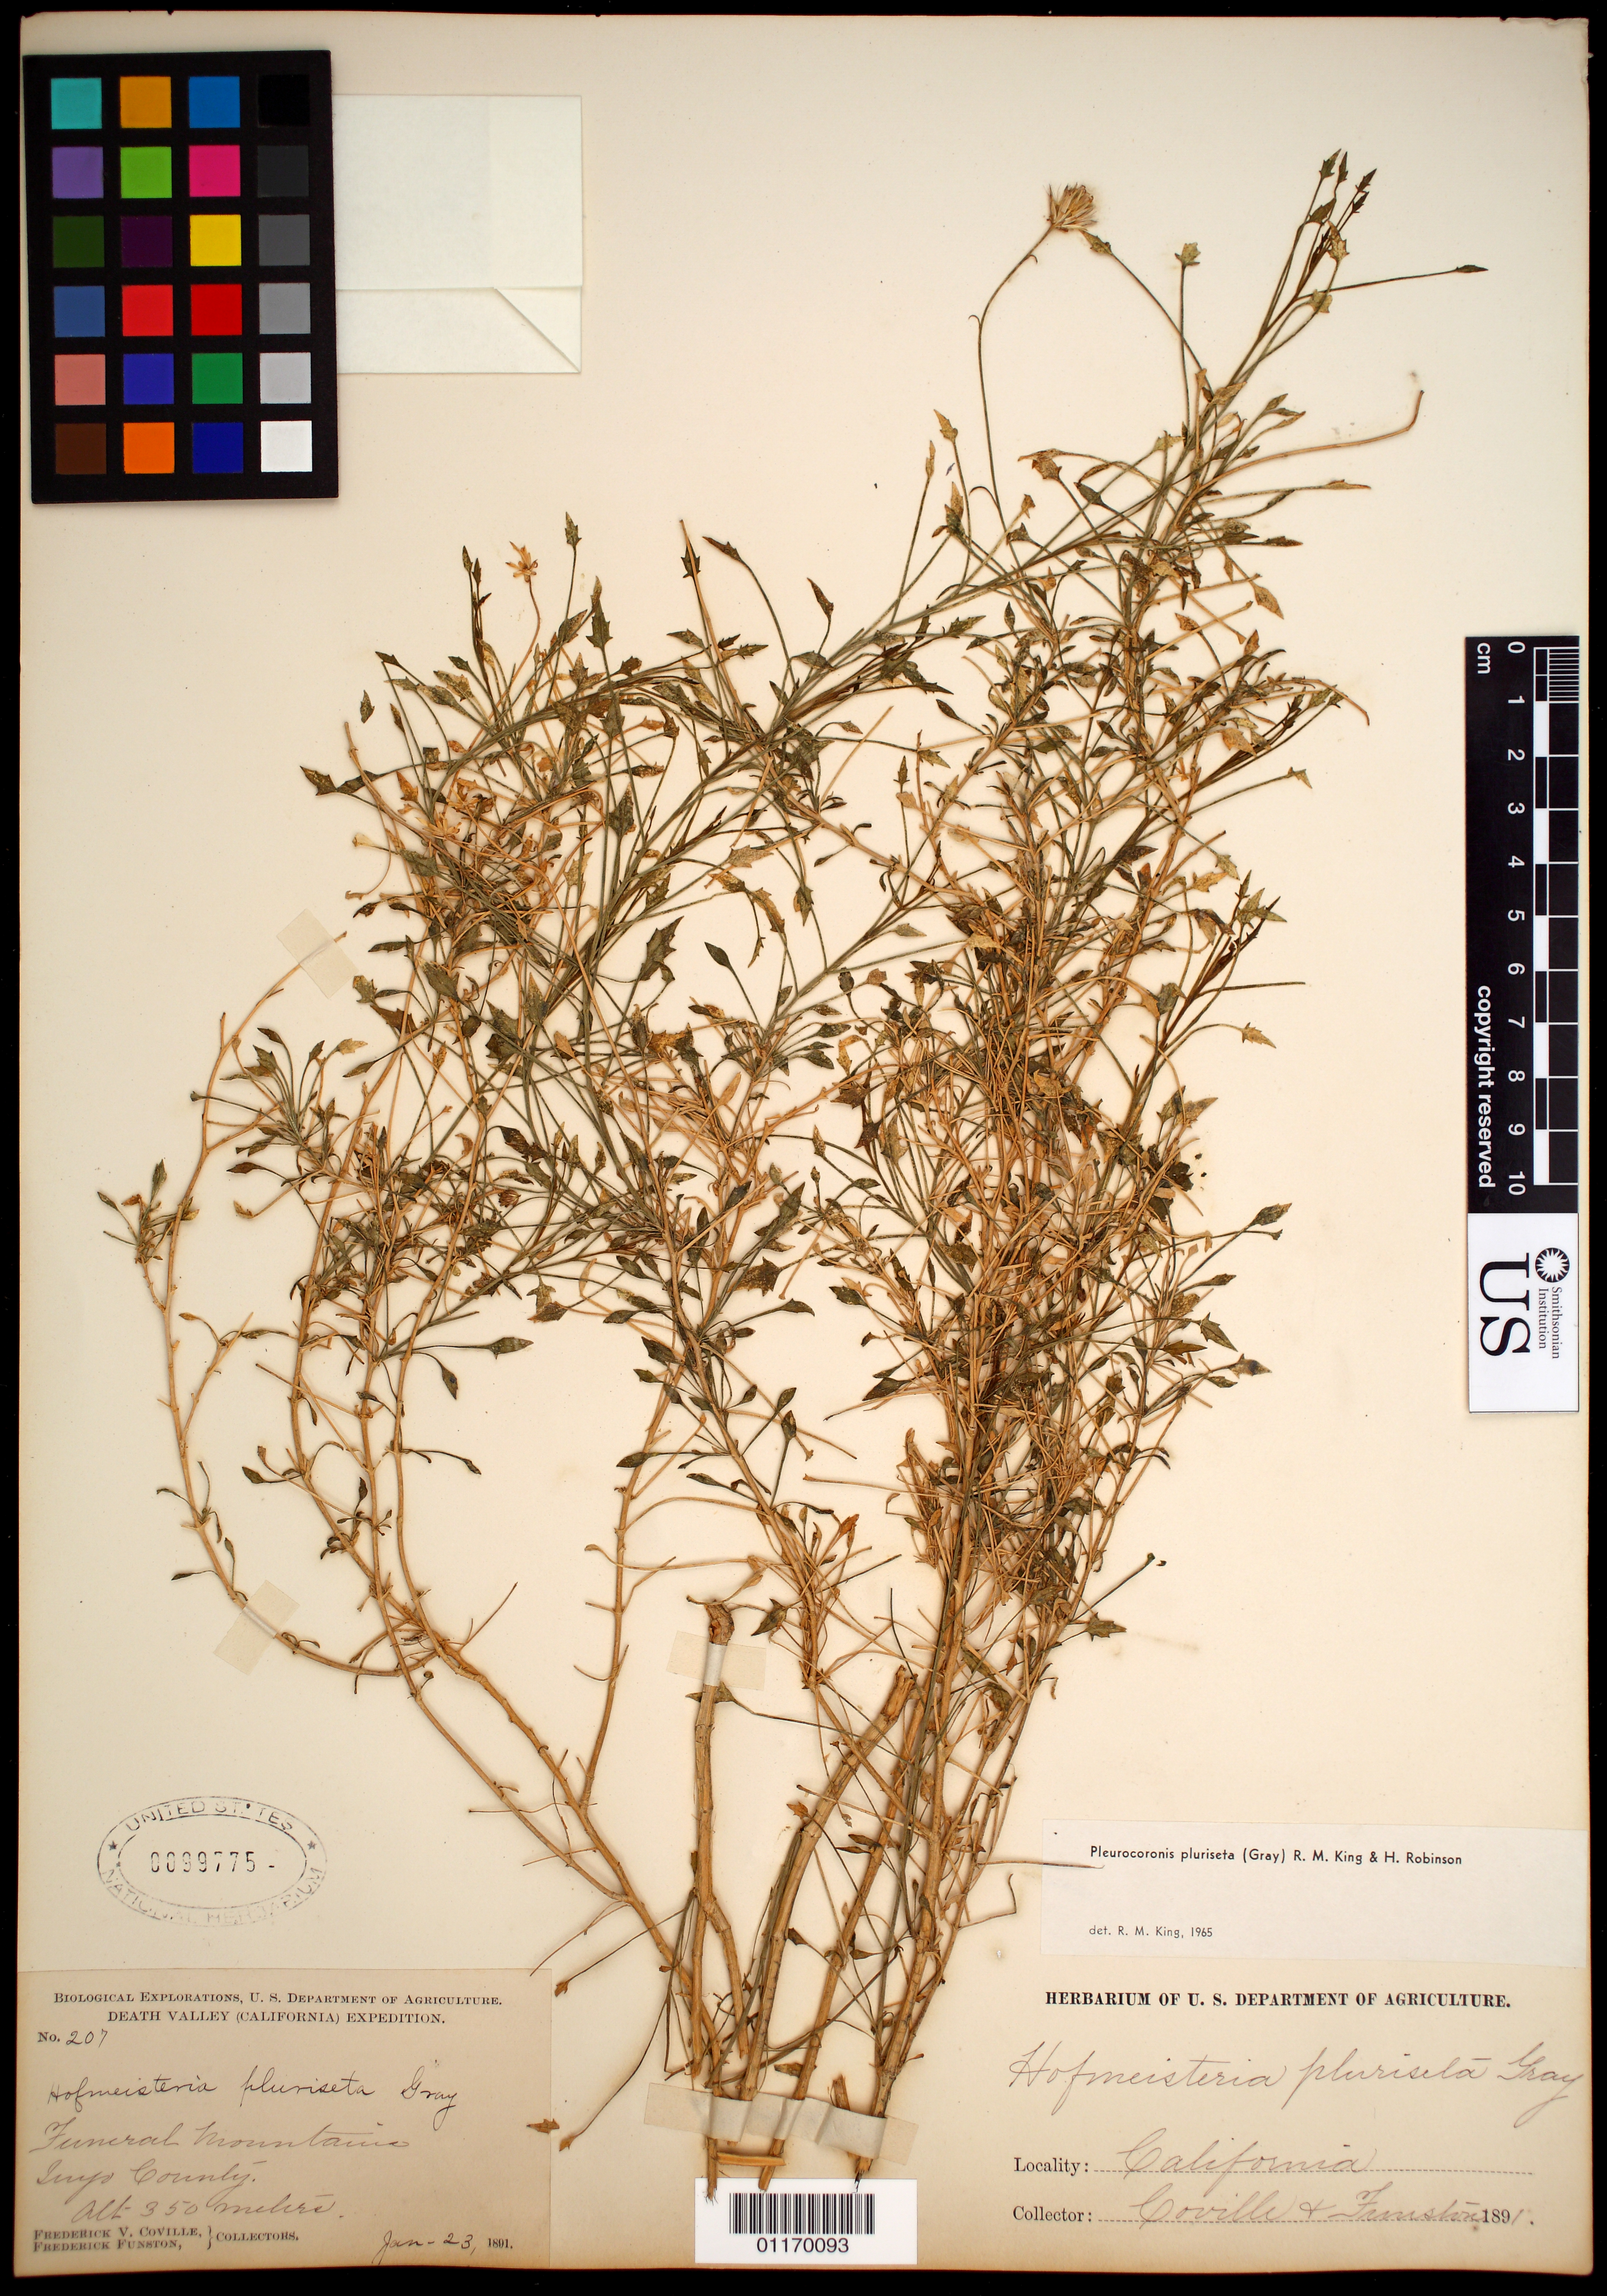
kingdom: Plantae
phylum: Tracheophyta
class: Magnoliopsida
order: Asterales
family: Asteraceae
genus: Pleurocoronis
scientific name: Pleurocoronis pluriseta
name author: (A. Gray) R.M. King & H. Rob.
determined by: King, Robert Merrill, (UNITED STATES)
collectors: F. V. Coville & F. Funston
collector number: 207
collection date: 1891-01-23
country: United States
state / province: California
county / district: Inyo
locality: Funeral Mountains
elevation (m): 350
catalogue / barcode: US 99775